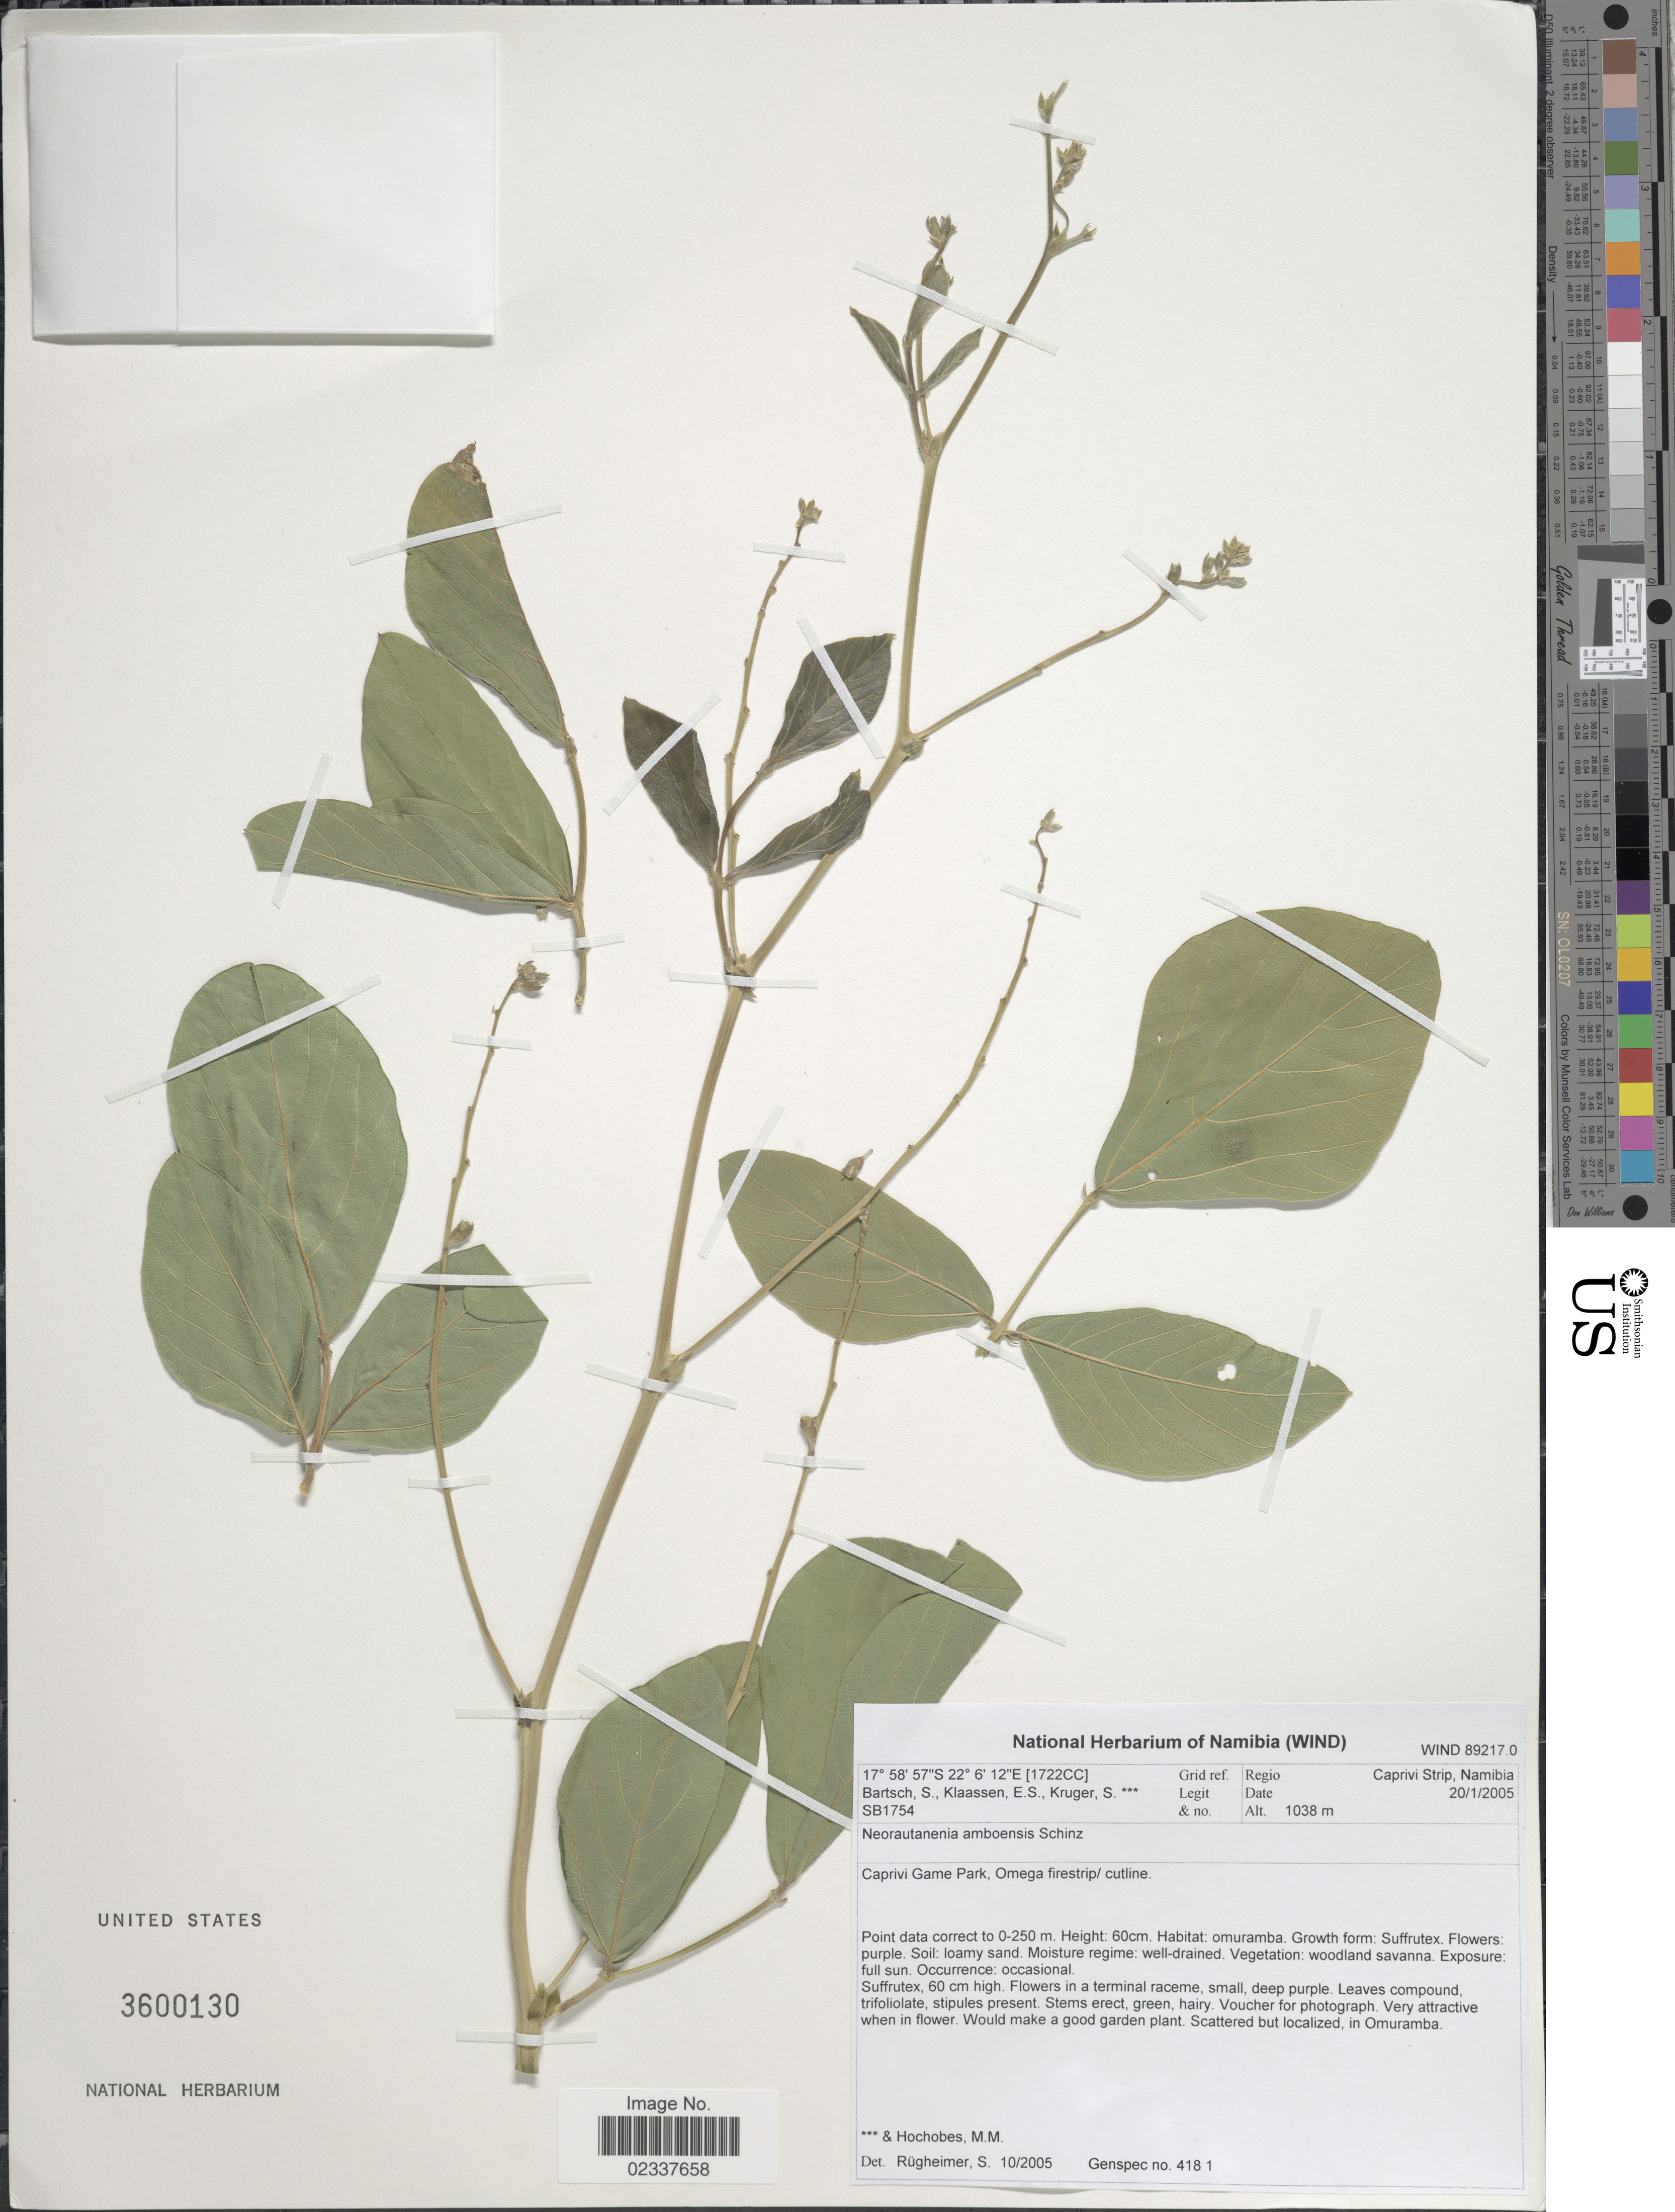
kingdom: Plantae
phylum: Tracheophyta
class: Magnoliopsida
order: Fabales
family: Fabaceae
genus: Neorautanenia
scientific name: Neorautanenia amboensis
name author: Schinz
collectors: S. Bartsch, E. S. Klaassen, S. Kruger & M. Hochobes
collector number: SB1754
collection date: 2005-01-20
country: Namibia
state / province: Caprivi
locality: Caprivi Strip, Caprivi Game Park, Omega firestrip/cutline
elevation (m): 1038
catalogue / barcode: US 3600130